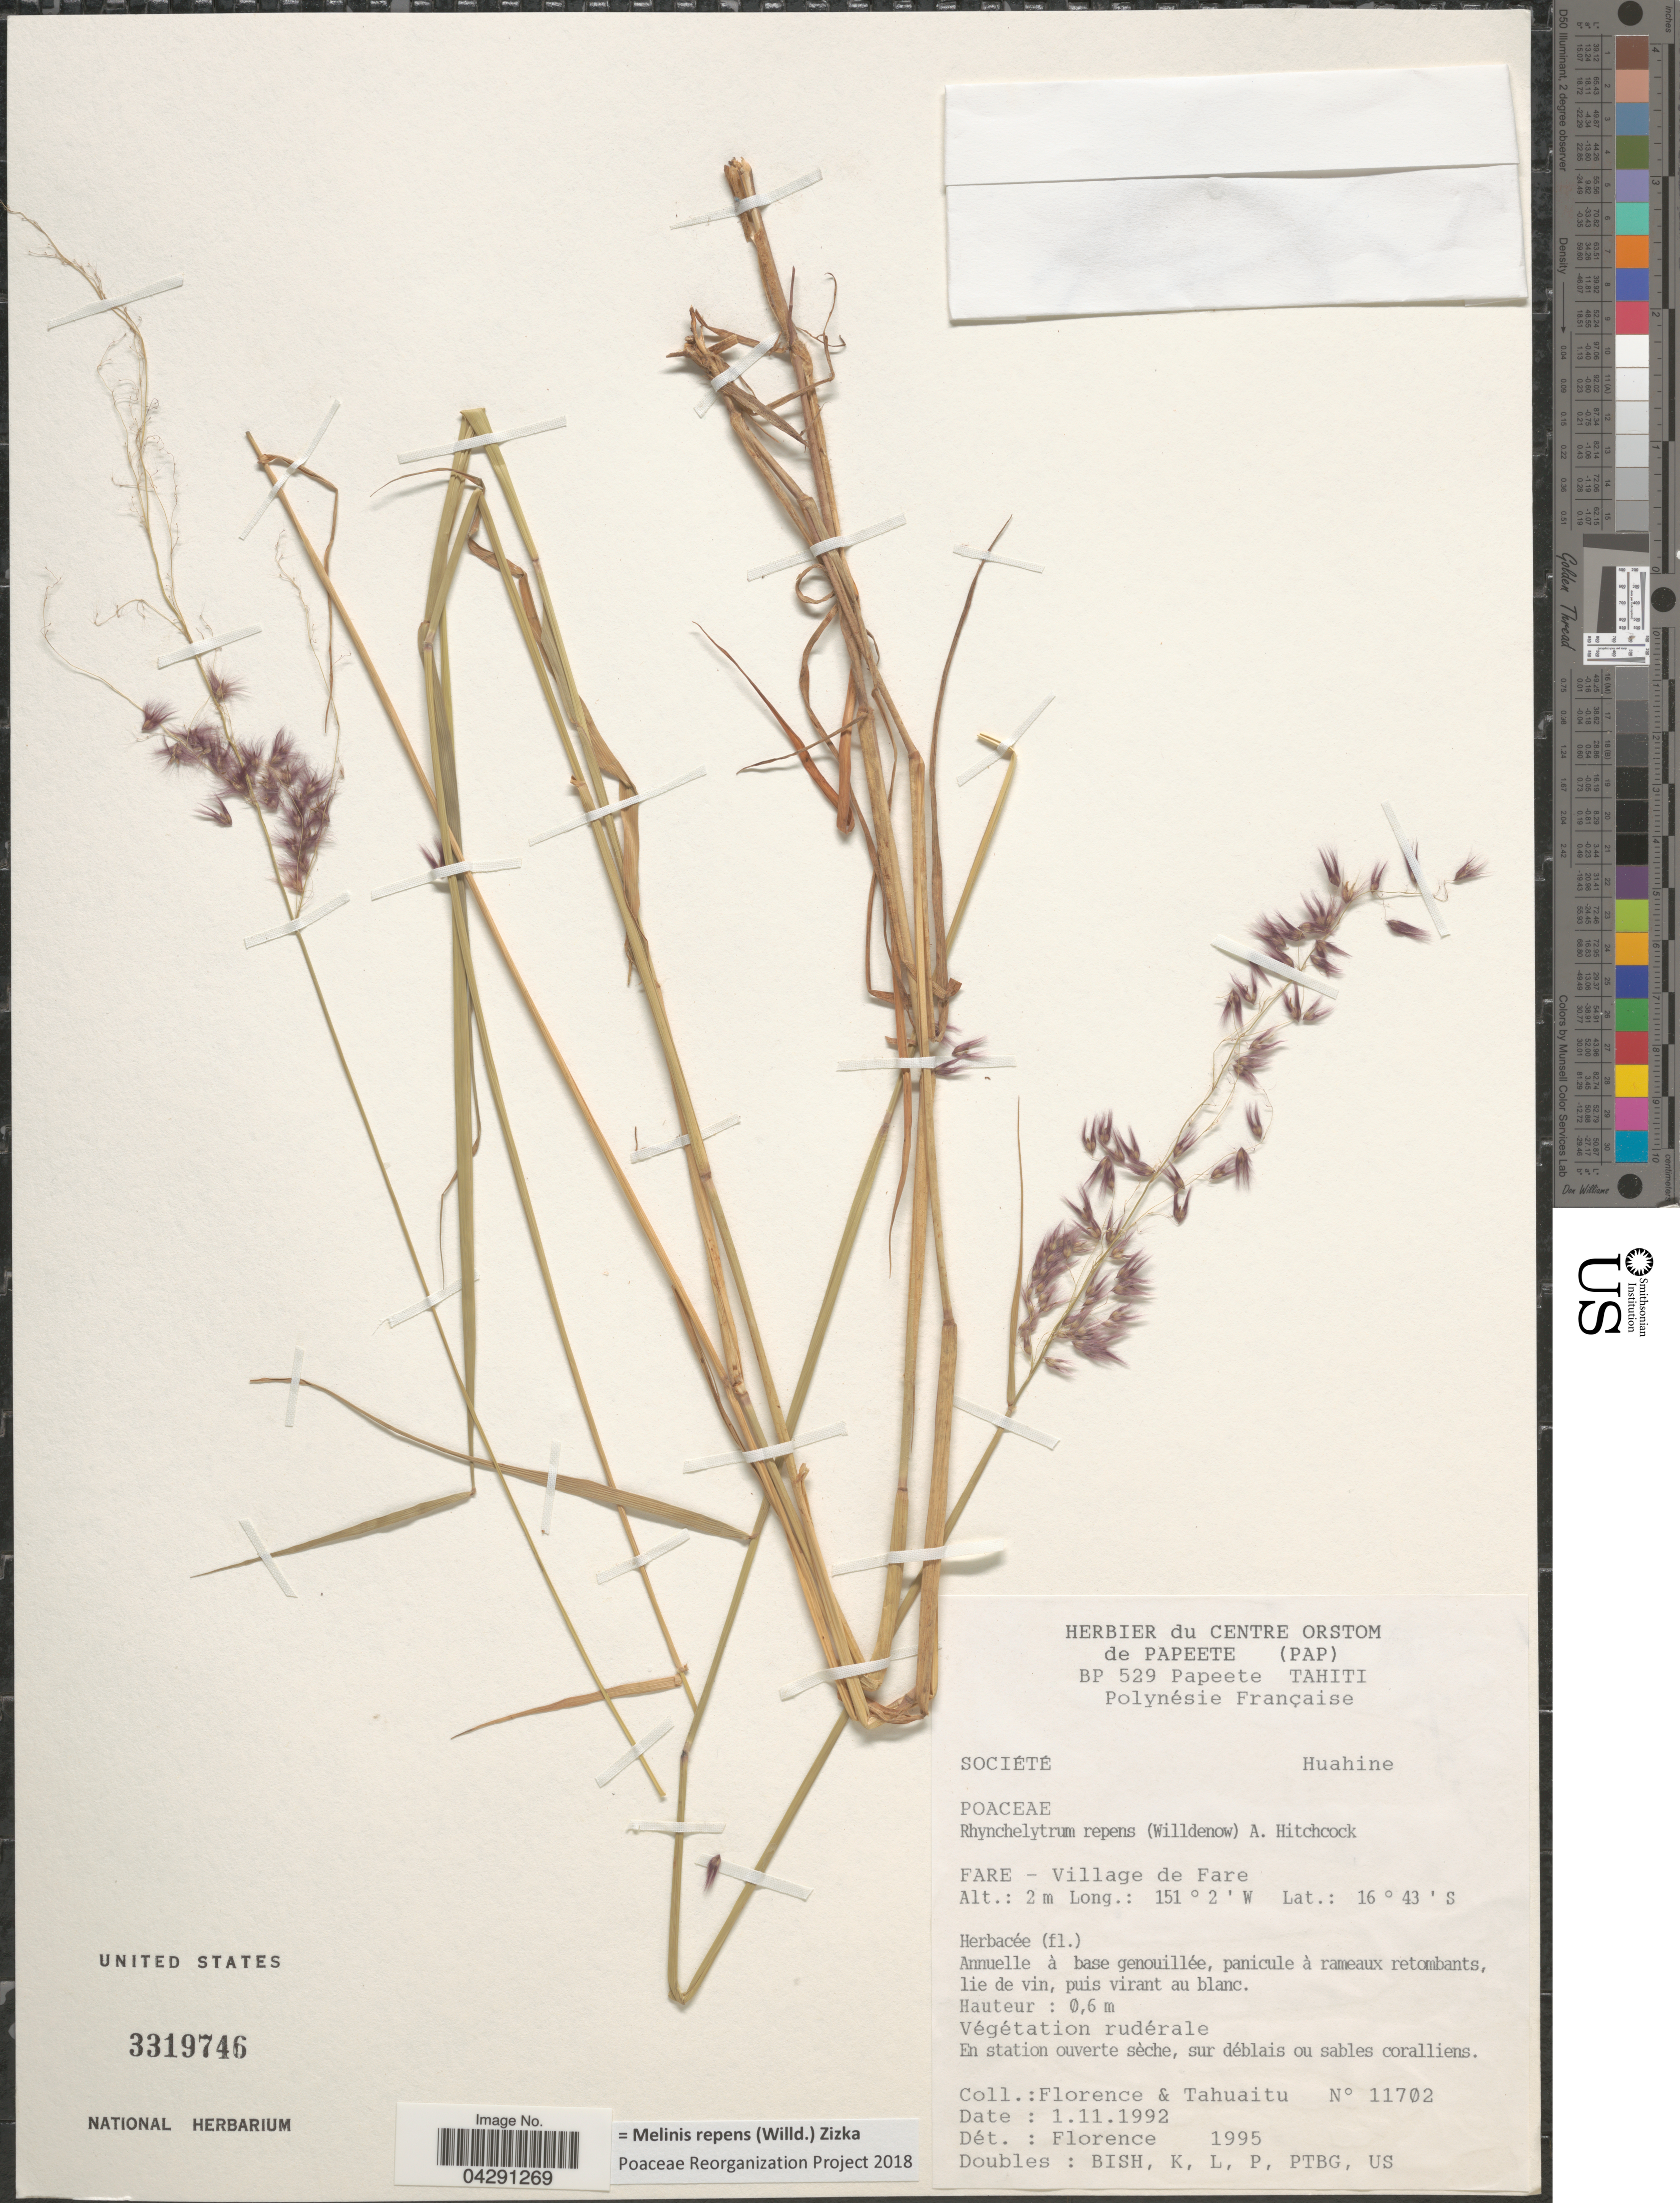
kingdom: Plantae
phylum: Tracheophyta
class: Liliopsida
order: Poales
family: Poaceae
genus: Melinis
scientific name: Melinis repens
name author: (Willd.) Zizka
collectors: -. Florence & -. Tahuaitu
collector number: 11702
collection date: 1992-11-01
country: French Polynesia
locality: Polynésie Française. Société. Huahine. Fare - Village de Fare.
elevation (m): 2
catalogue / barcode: US 3319746